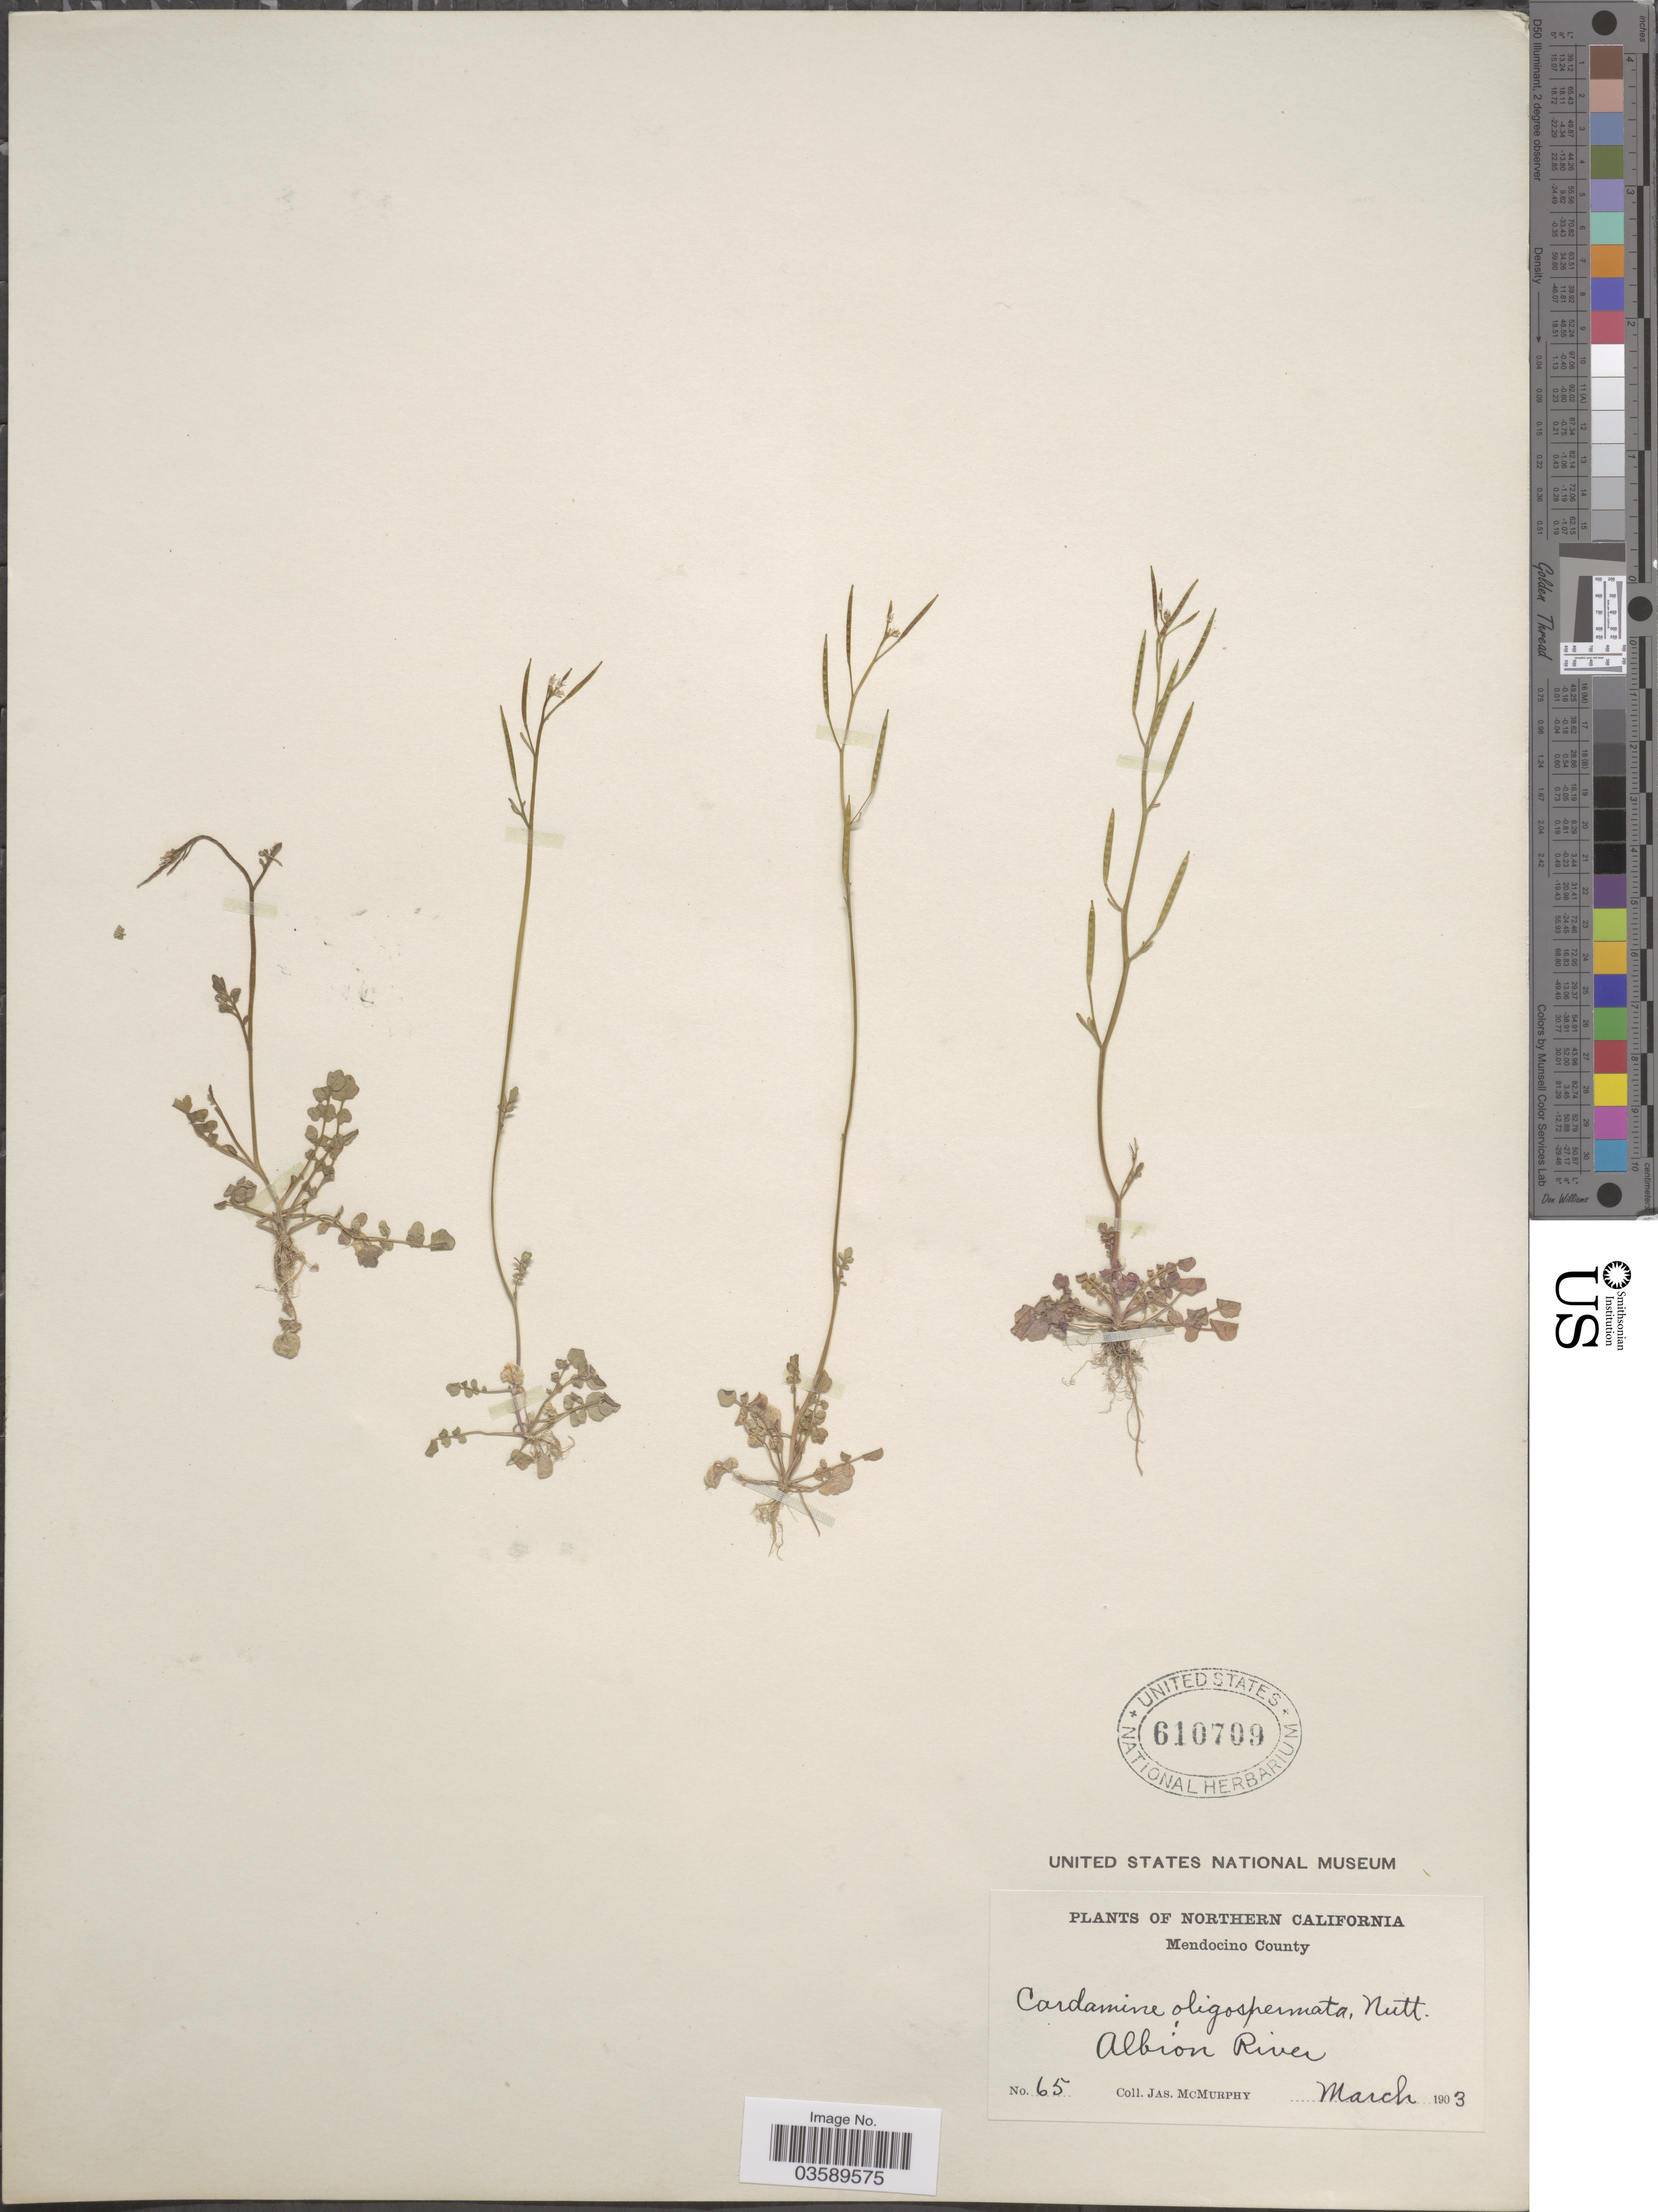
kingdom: Plantae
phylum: Tracheophyta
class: Magnoliopsida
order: Brassicales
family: Brassicaceae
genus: Cardamine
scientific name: Cardamine oligosperma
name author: Nutt.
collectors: J. McMurphy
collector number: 65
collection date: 1903-03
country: United States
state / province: California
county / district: Mendocino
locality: Northern California. Mendocino County. Albion River.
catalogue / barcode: US 610709